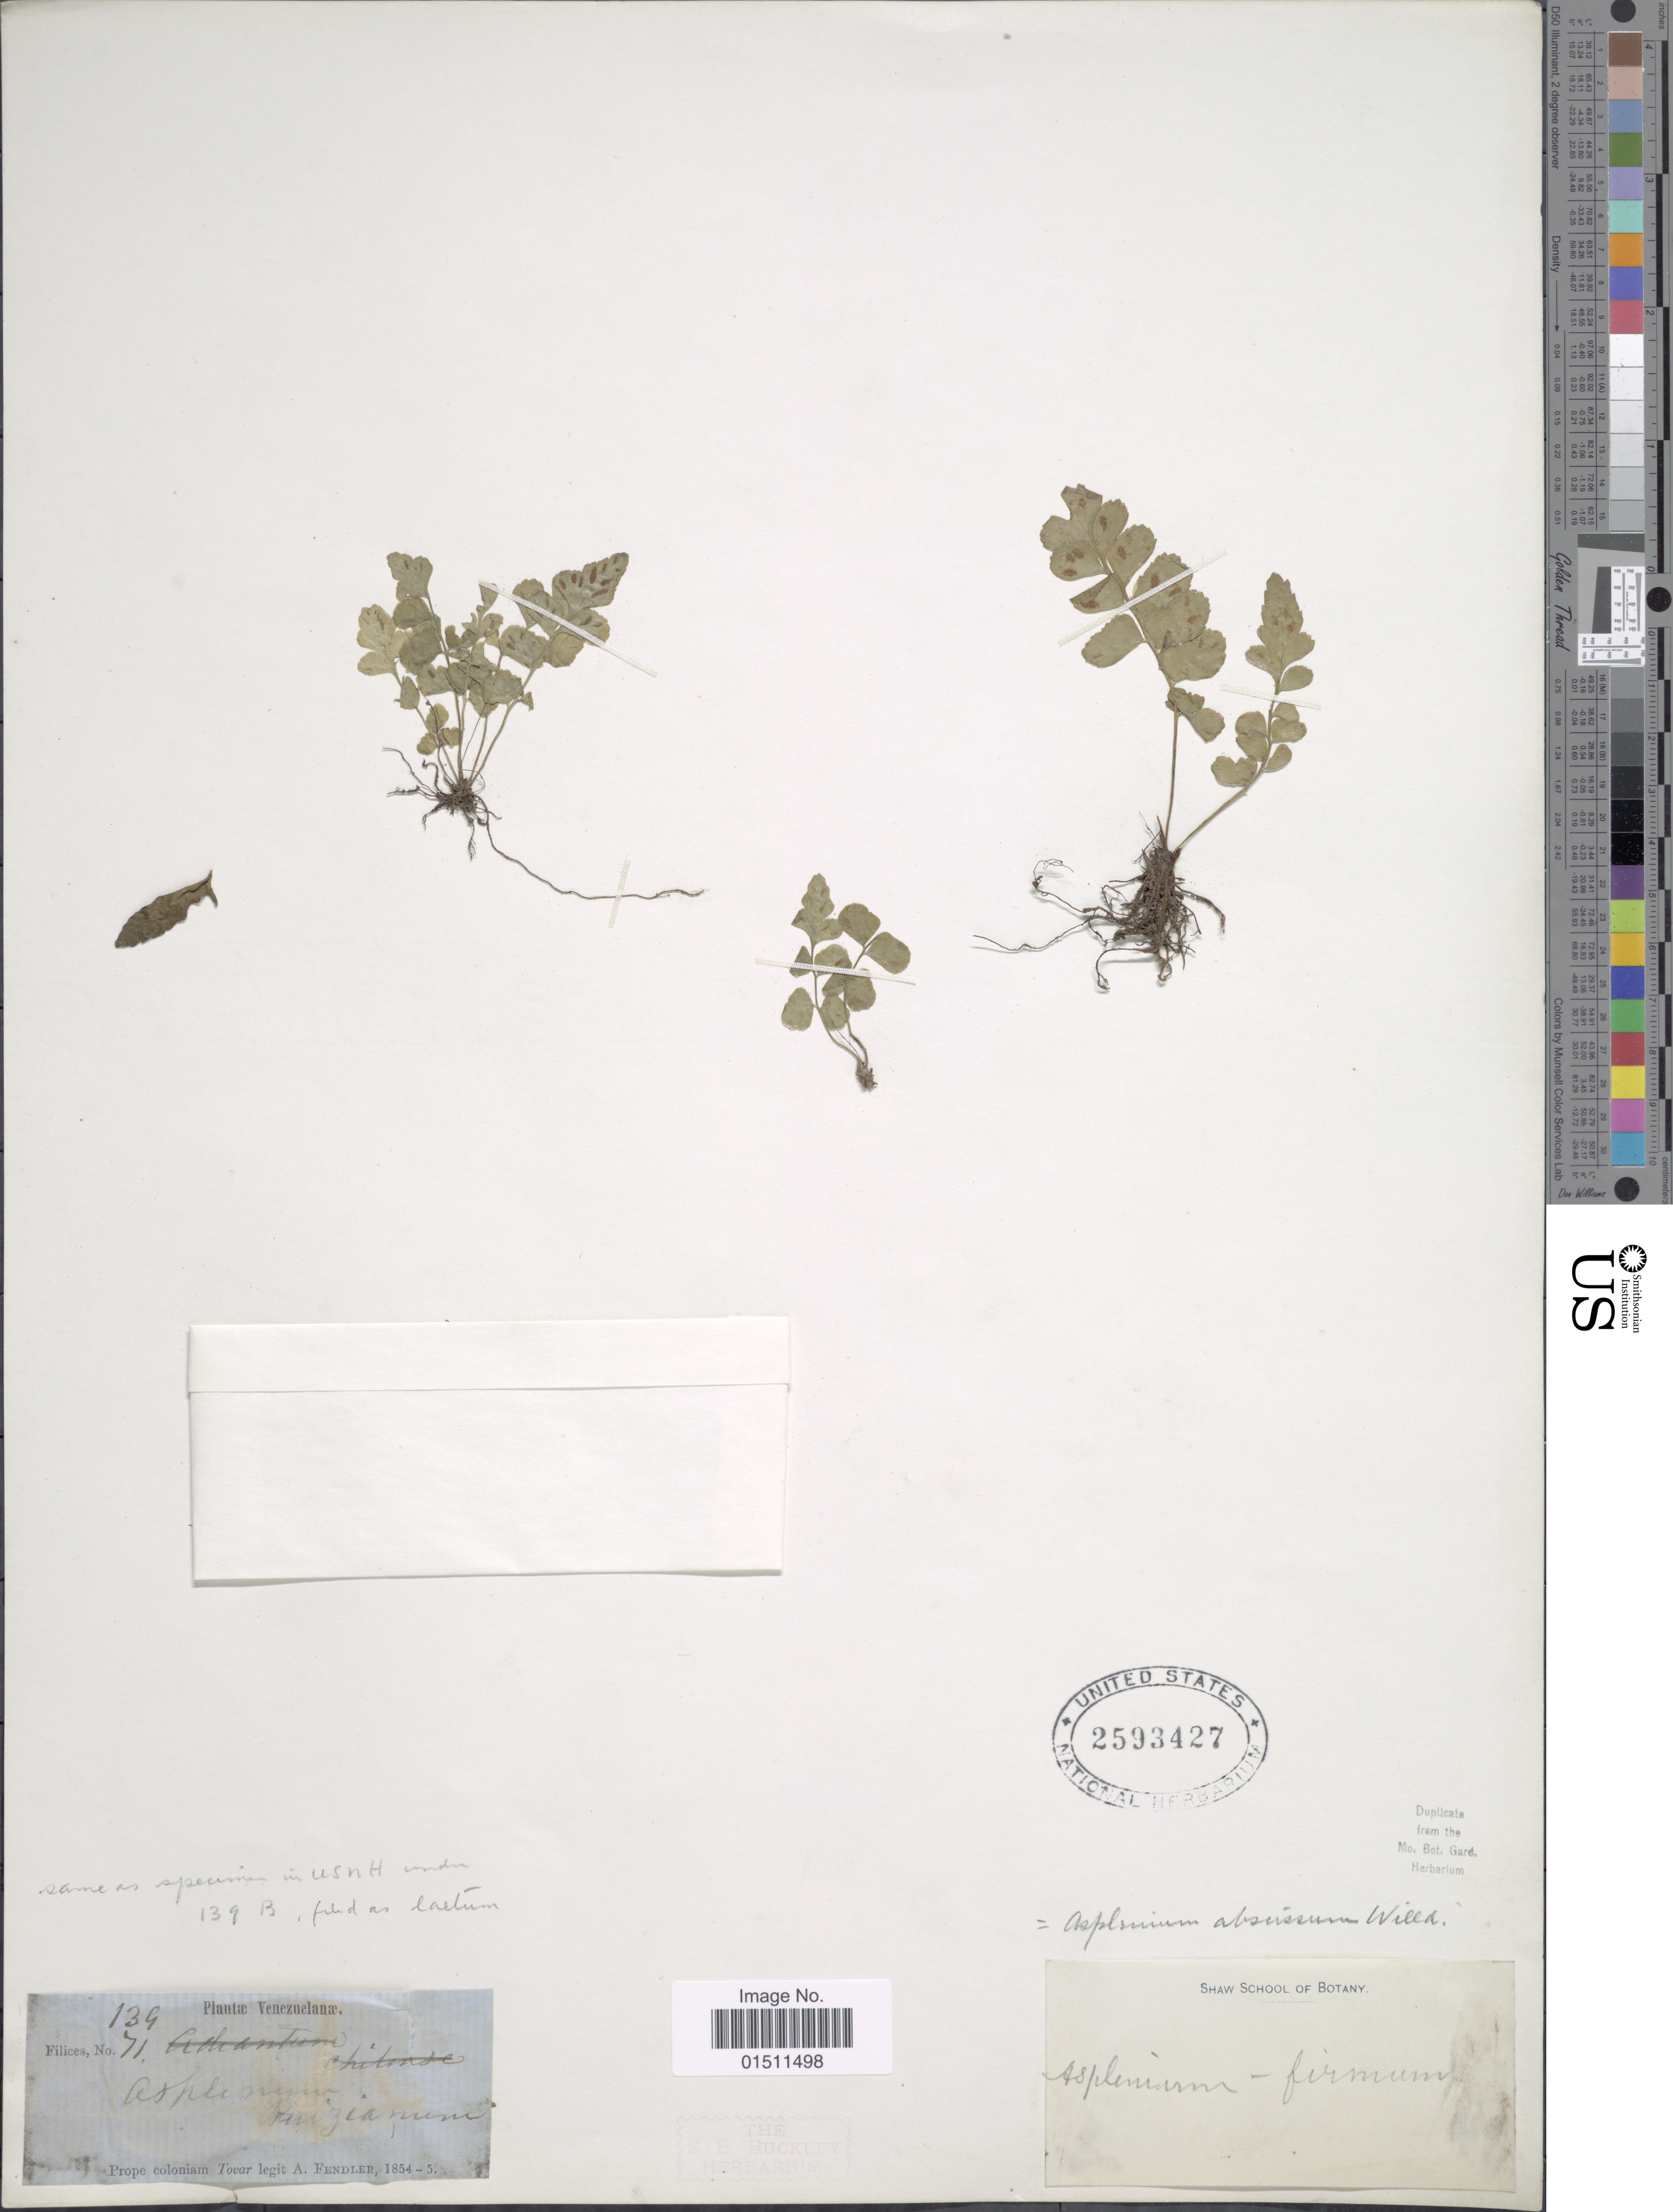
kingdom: Plantae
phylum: Tracheophyta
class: Polypodiopsida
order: Polypodiales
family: Aspleniaceae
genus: Asplenium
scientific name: Asplenium laetum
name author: Sw.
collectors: A. Fendler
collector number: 139/71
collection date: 1854/1855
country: Venezuela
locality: Venezuelanae, Prope coloniam Tovar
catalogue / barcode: US 2593427